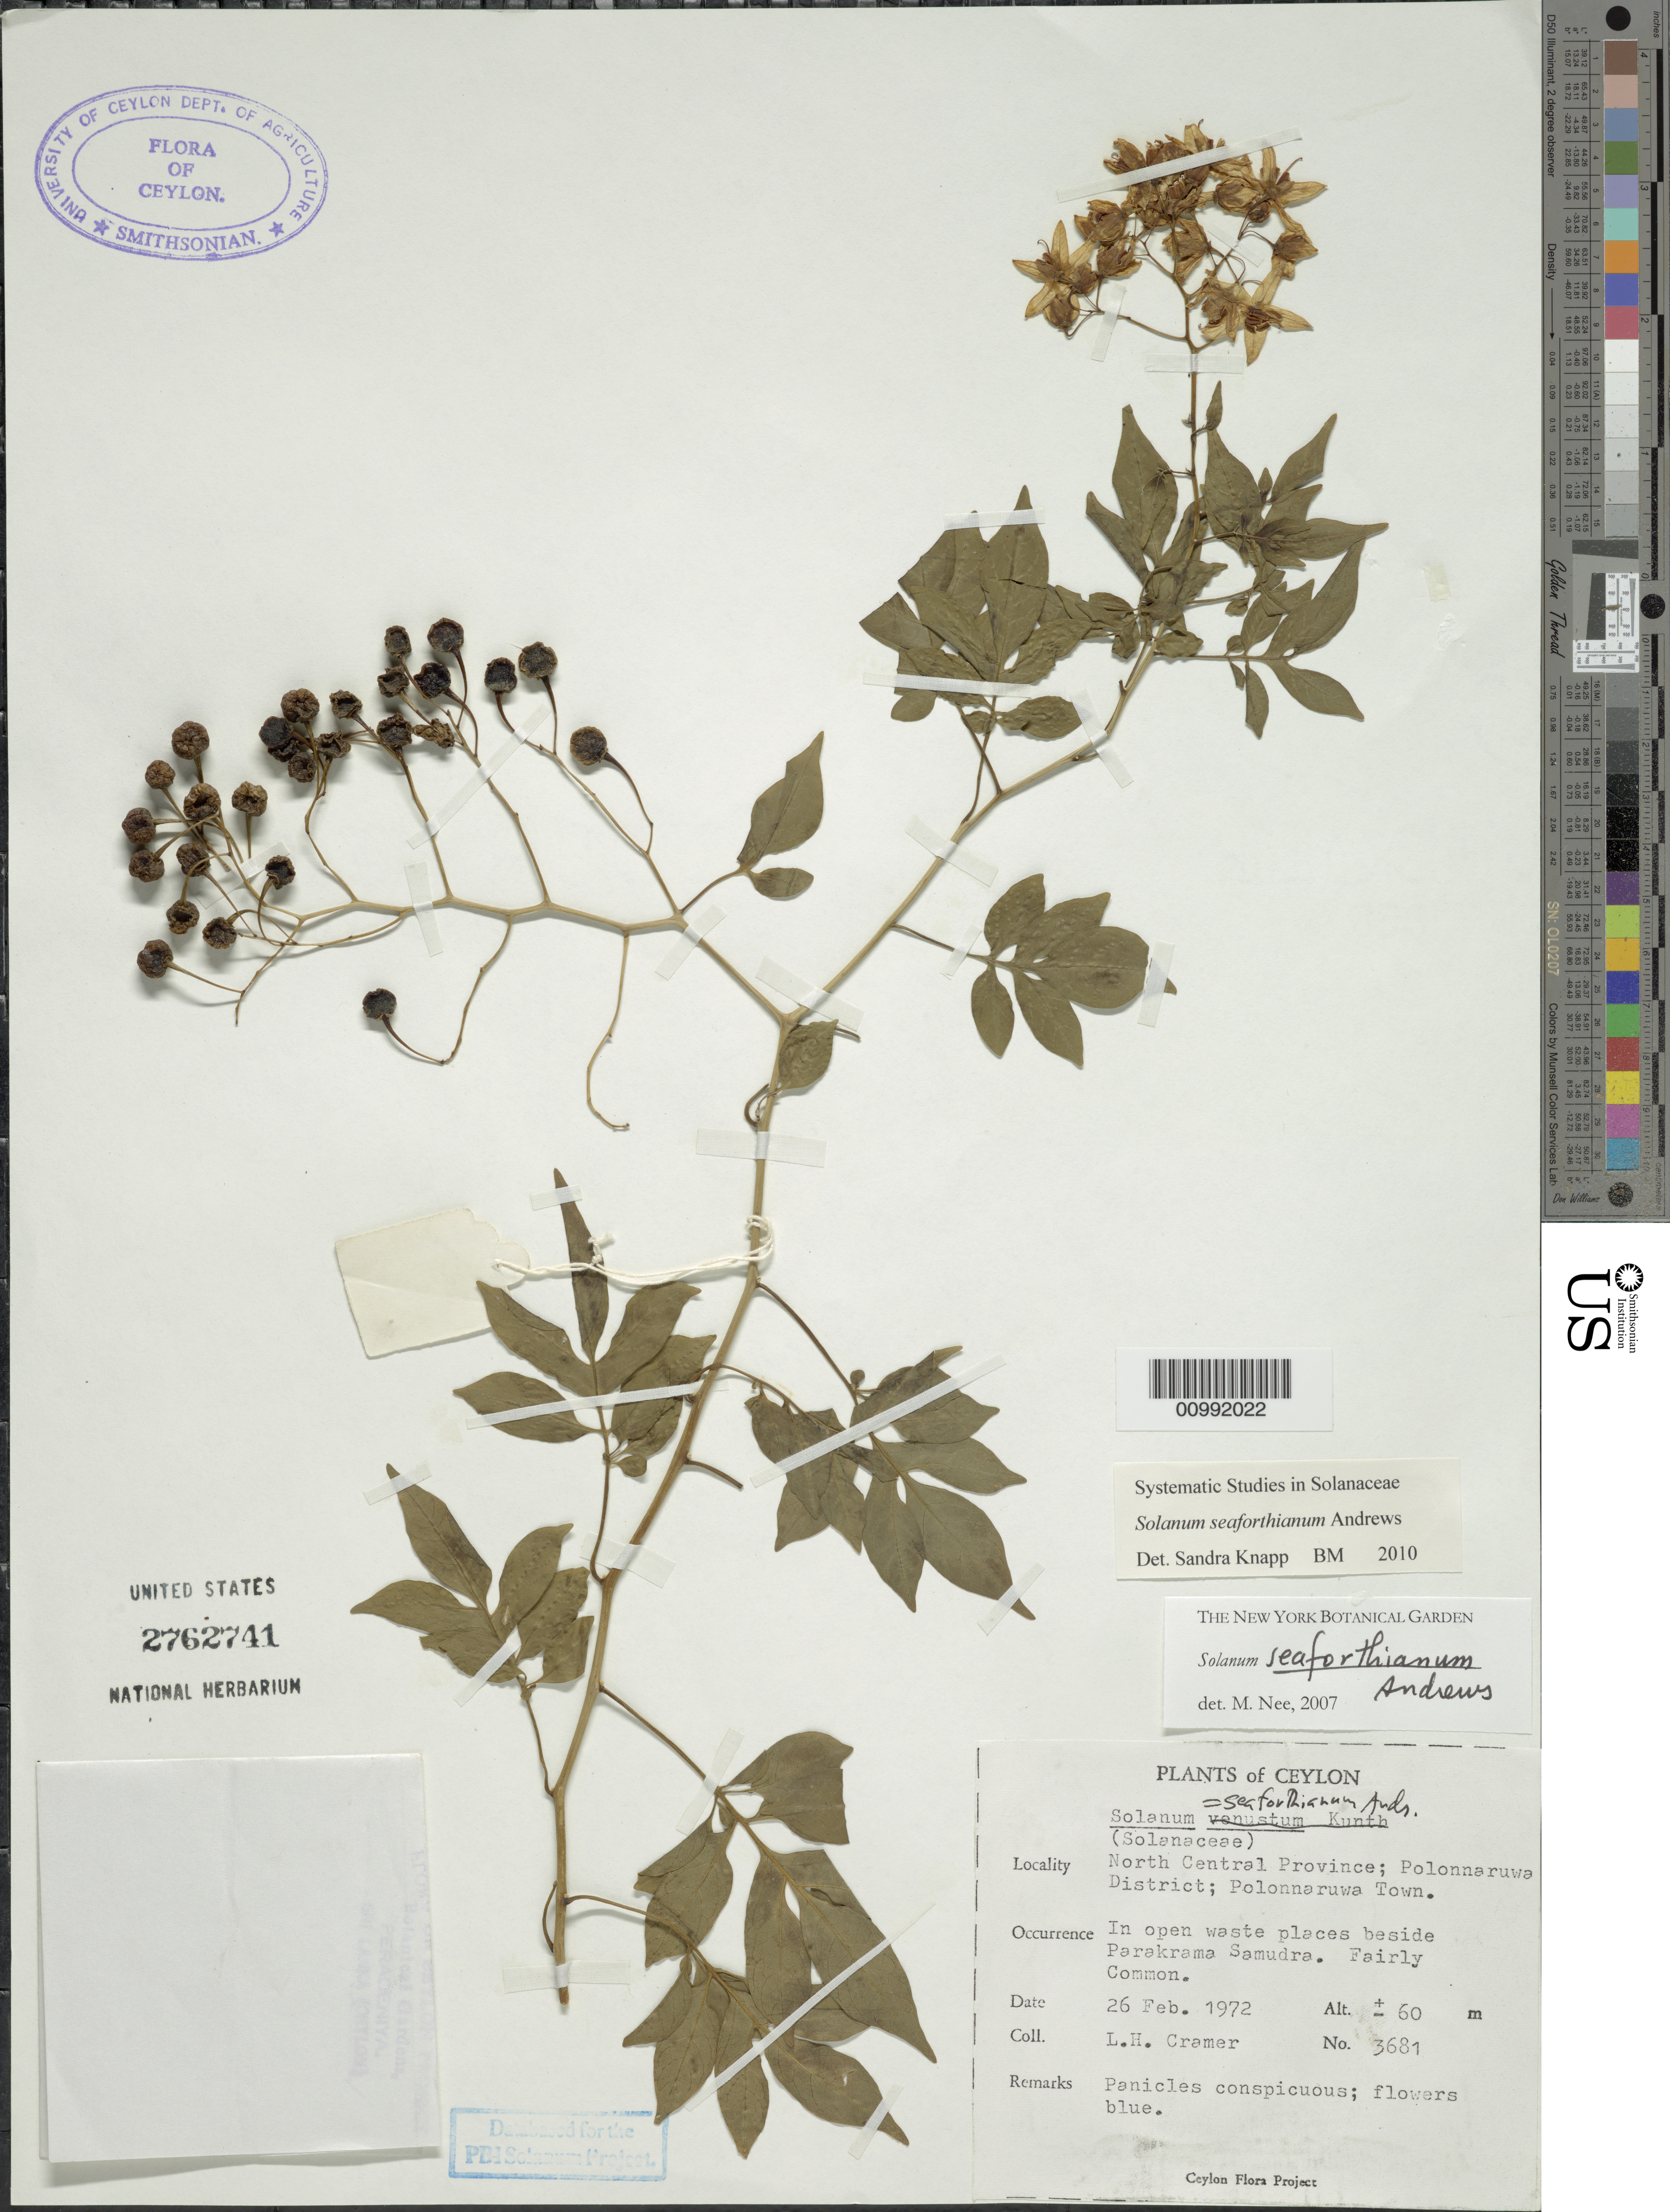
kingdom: Plantae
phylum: Tracheophyta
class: Magnoliopsida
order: Solanales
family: Solanaceae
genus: Solanum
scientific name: Solanum seaforthianum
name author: Andrews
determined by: Knapp, S. D.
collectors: L. H. Cramer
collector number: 3681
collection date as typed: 26 Feb 1972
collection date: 1972-02-26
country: Sri Lanka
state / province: North Central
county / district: Polonnaruwa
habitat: open waste places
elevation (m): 60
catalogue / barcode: US 2762741